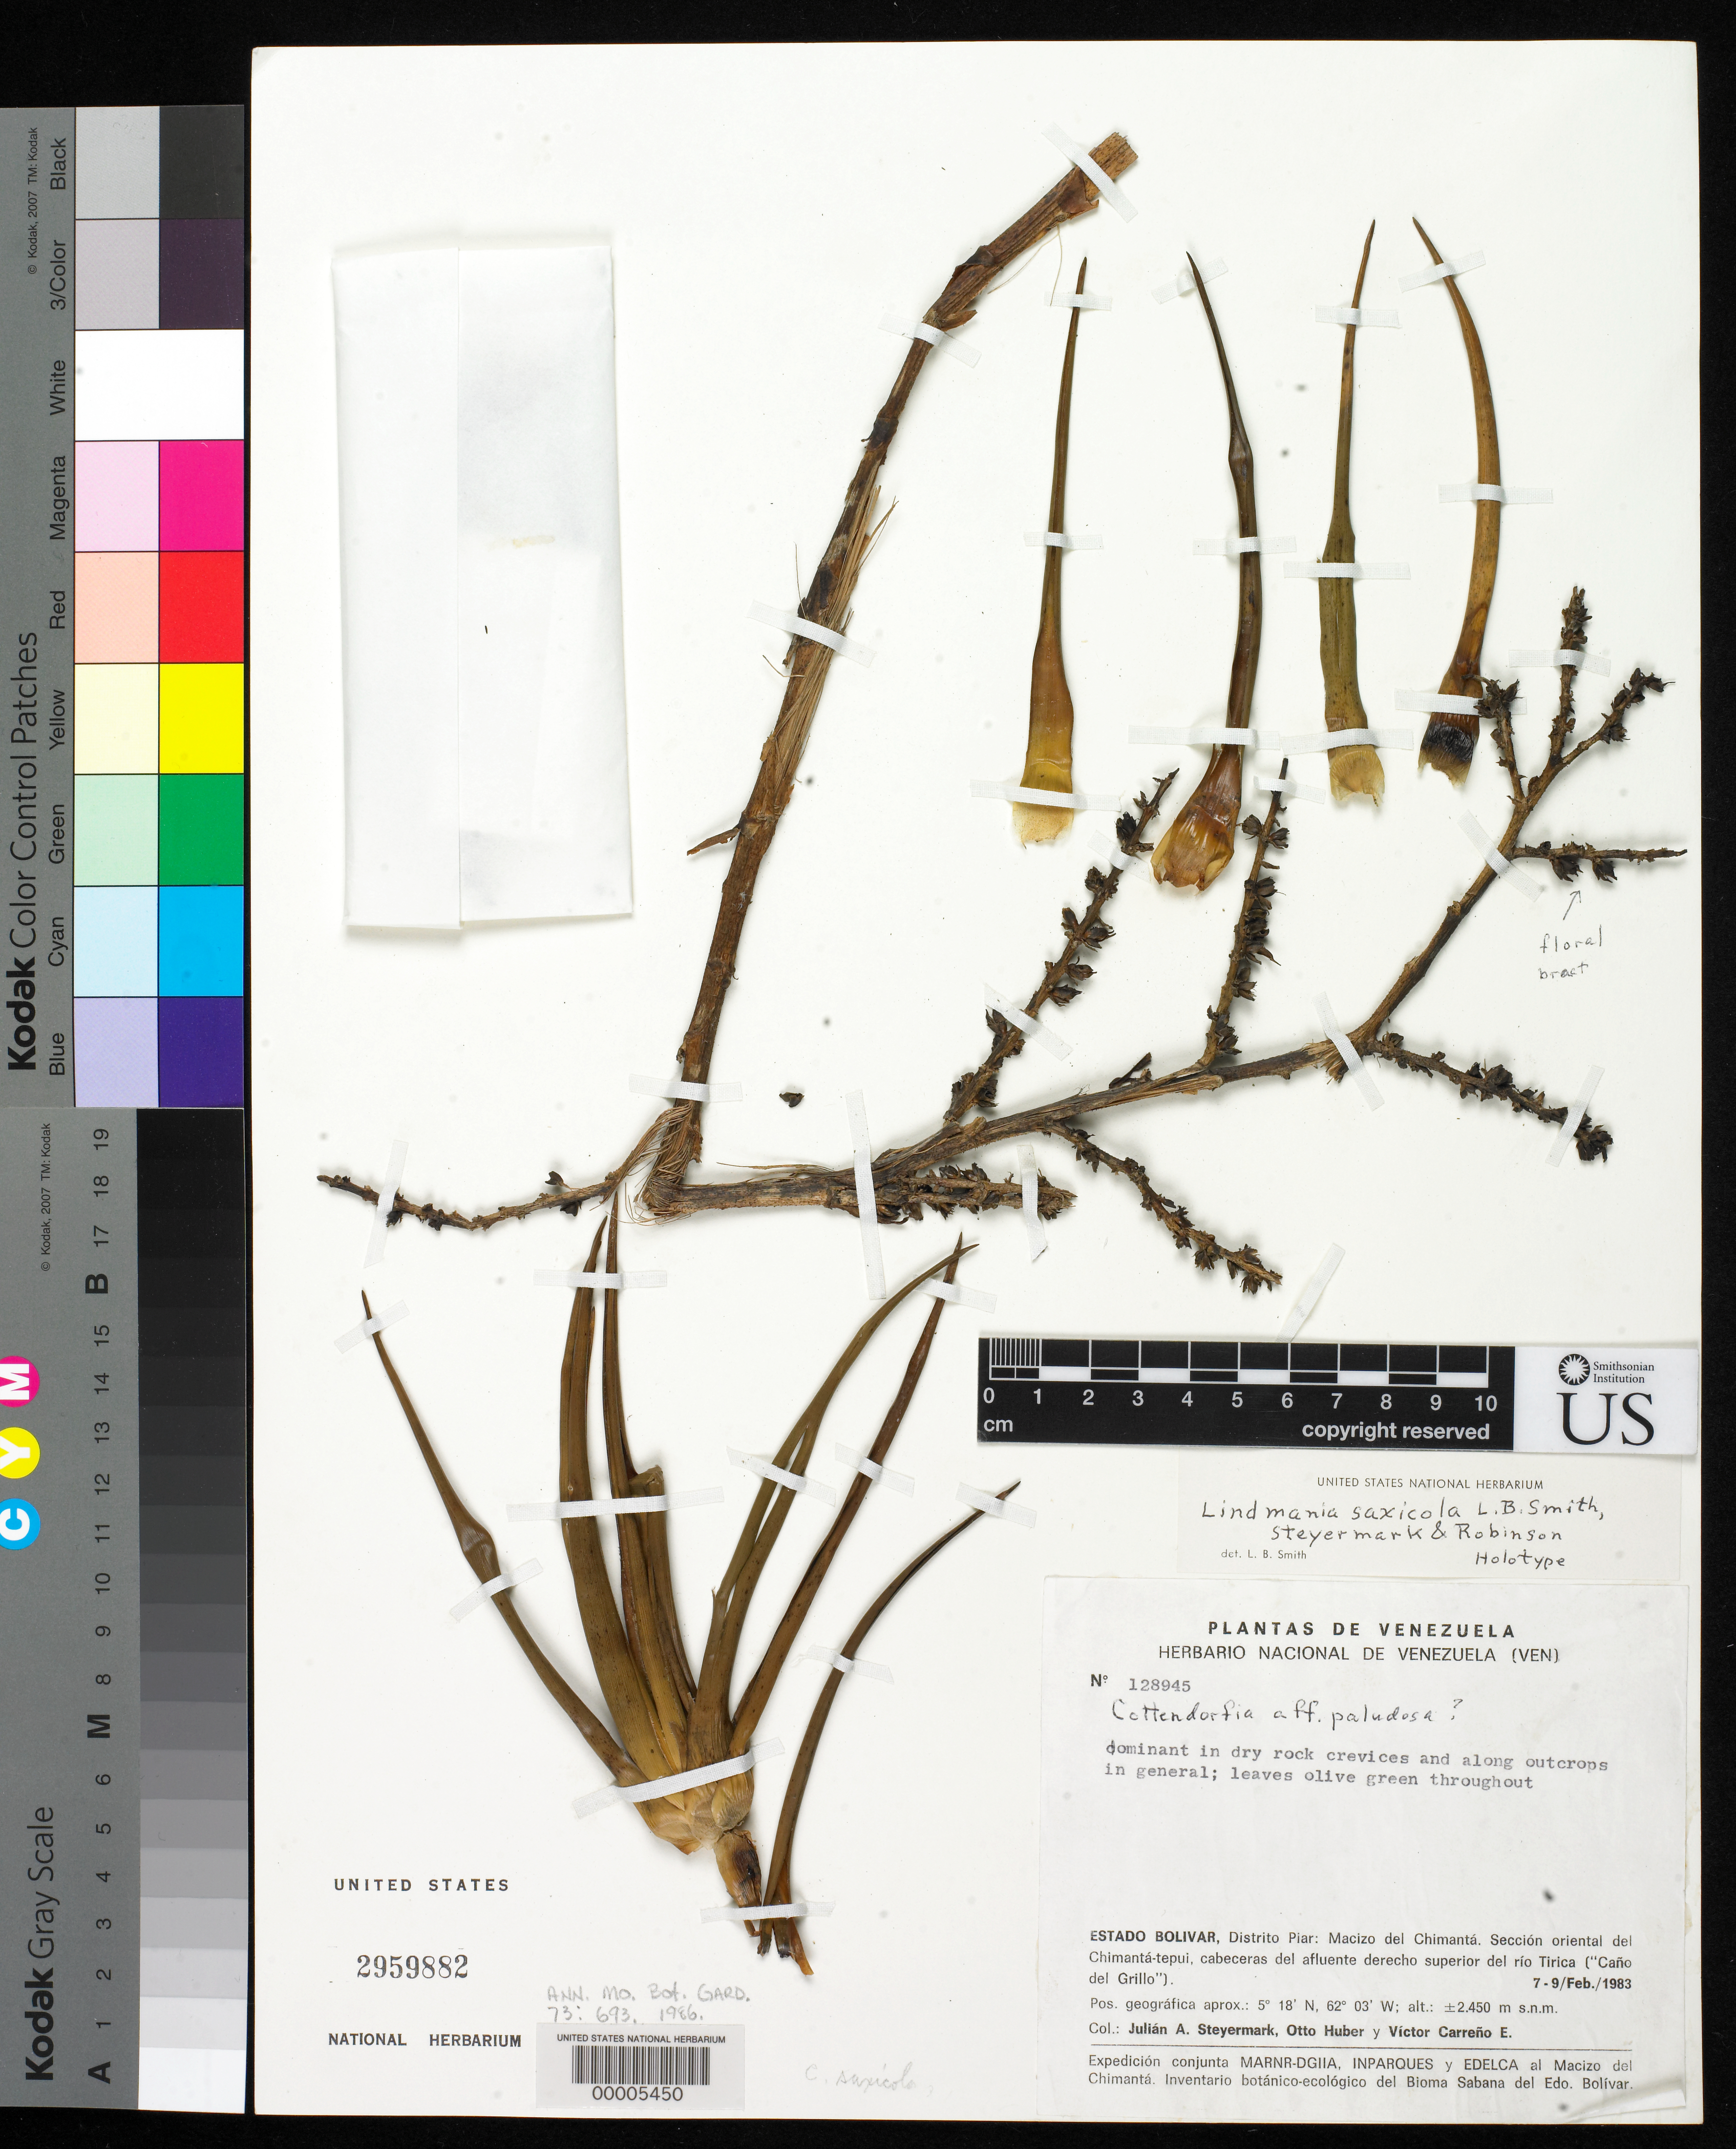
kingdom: Plantae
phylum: Tracheophyta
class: Liliopsida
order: Poales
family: Bromeliaceae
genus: Lindmania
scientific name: Lindmania saxicola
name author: L.B. Sm.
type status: Holotype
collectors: J. Steyermark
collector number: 128945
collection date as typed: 07 Feb 1983 to 09 Feb 1983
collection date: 1983-02-07/1983-02-09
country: Venezuela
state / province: Bolivar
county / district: Piar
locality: Section E of Chimanta-Tepui, headwaters of right-hand tributary above Rio Tirica (Cano del Grillo).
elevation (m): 2450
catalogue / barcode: US 2959882